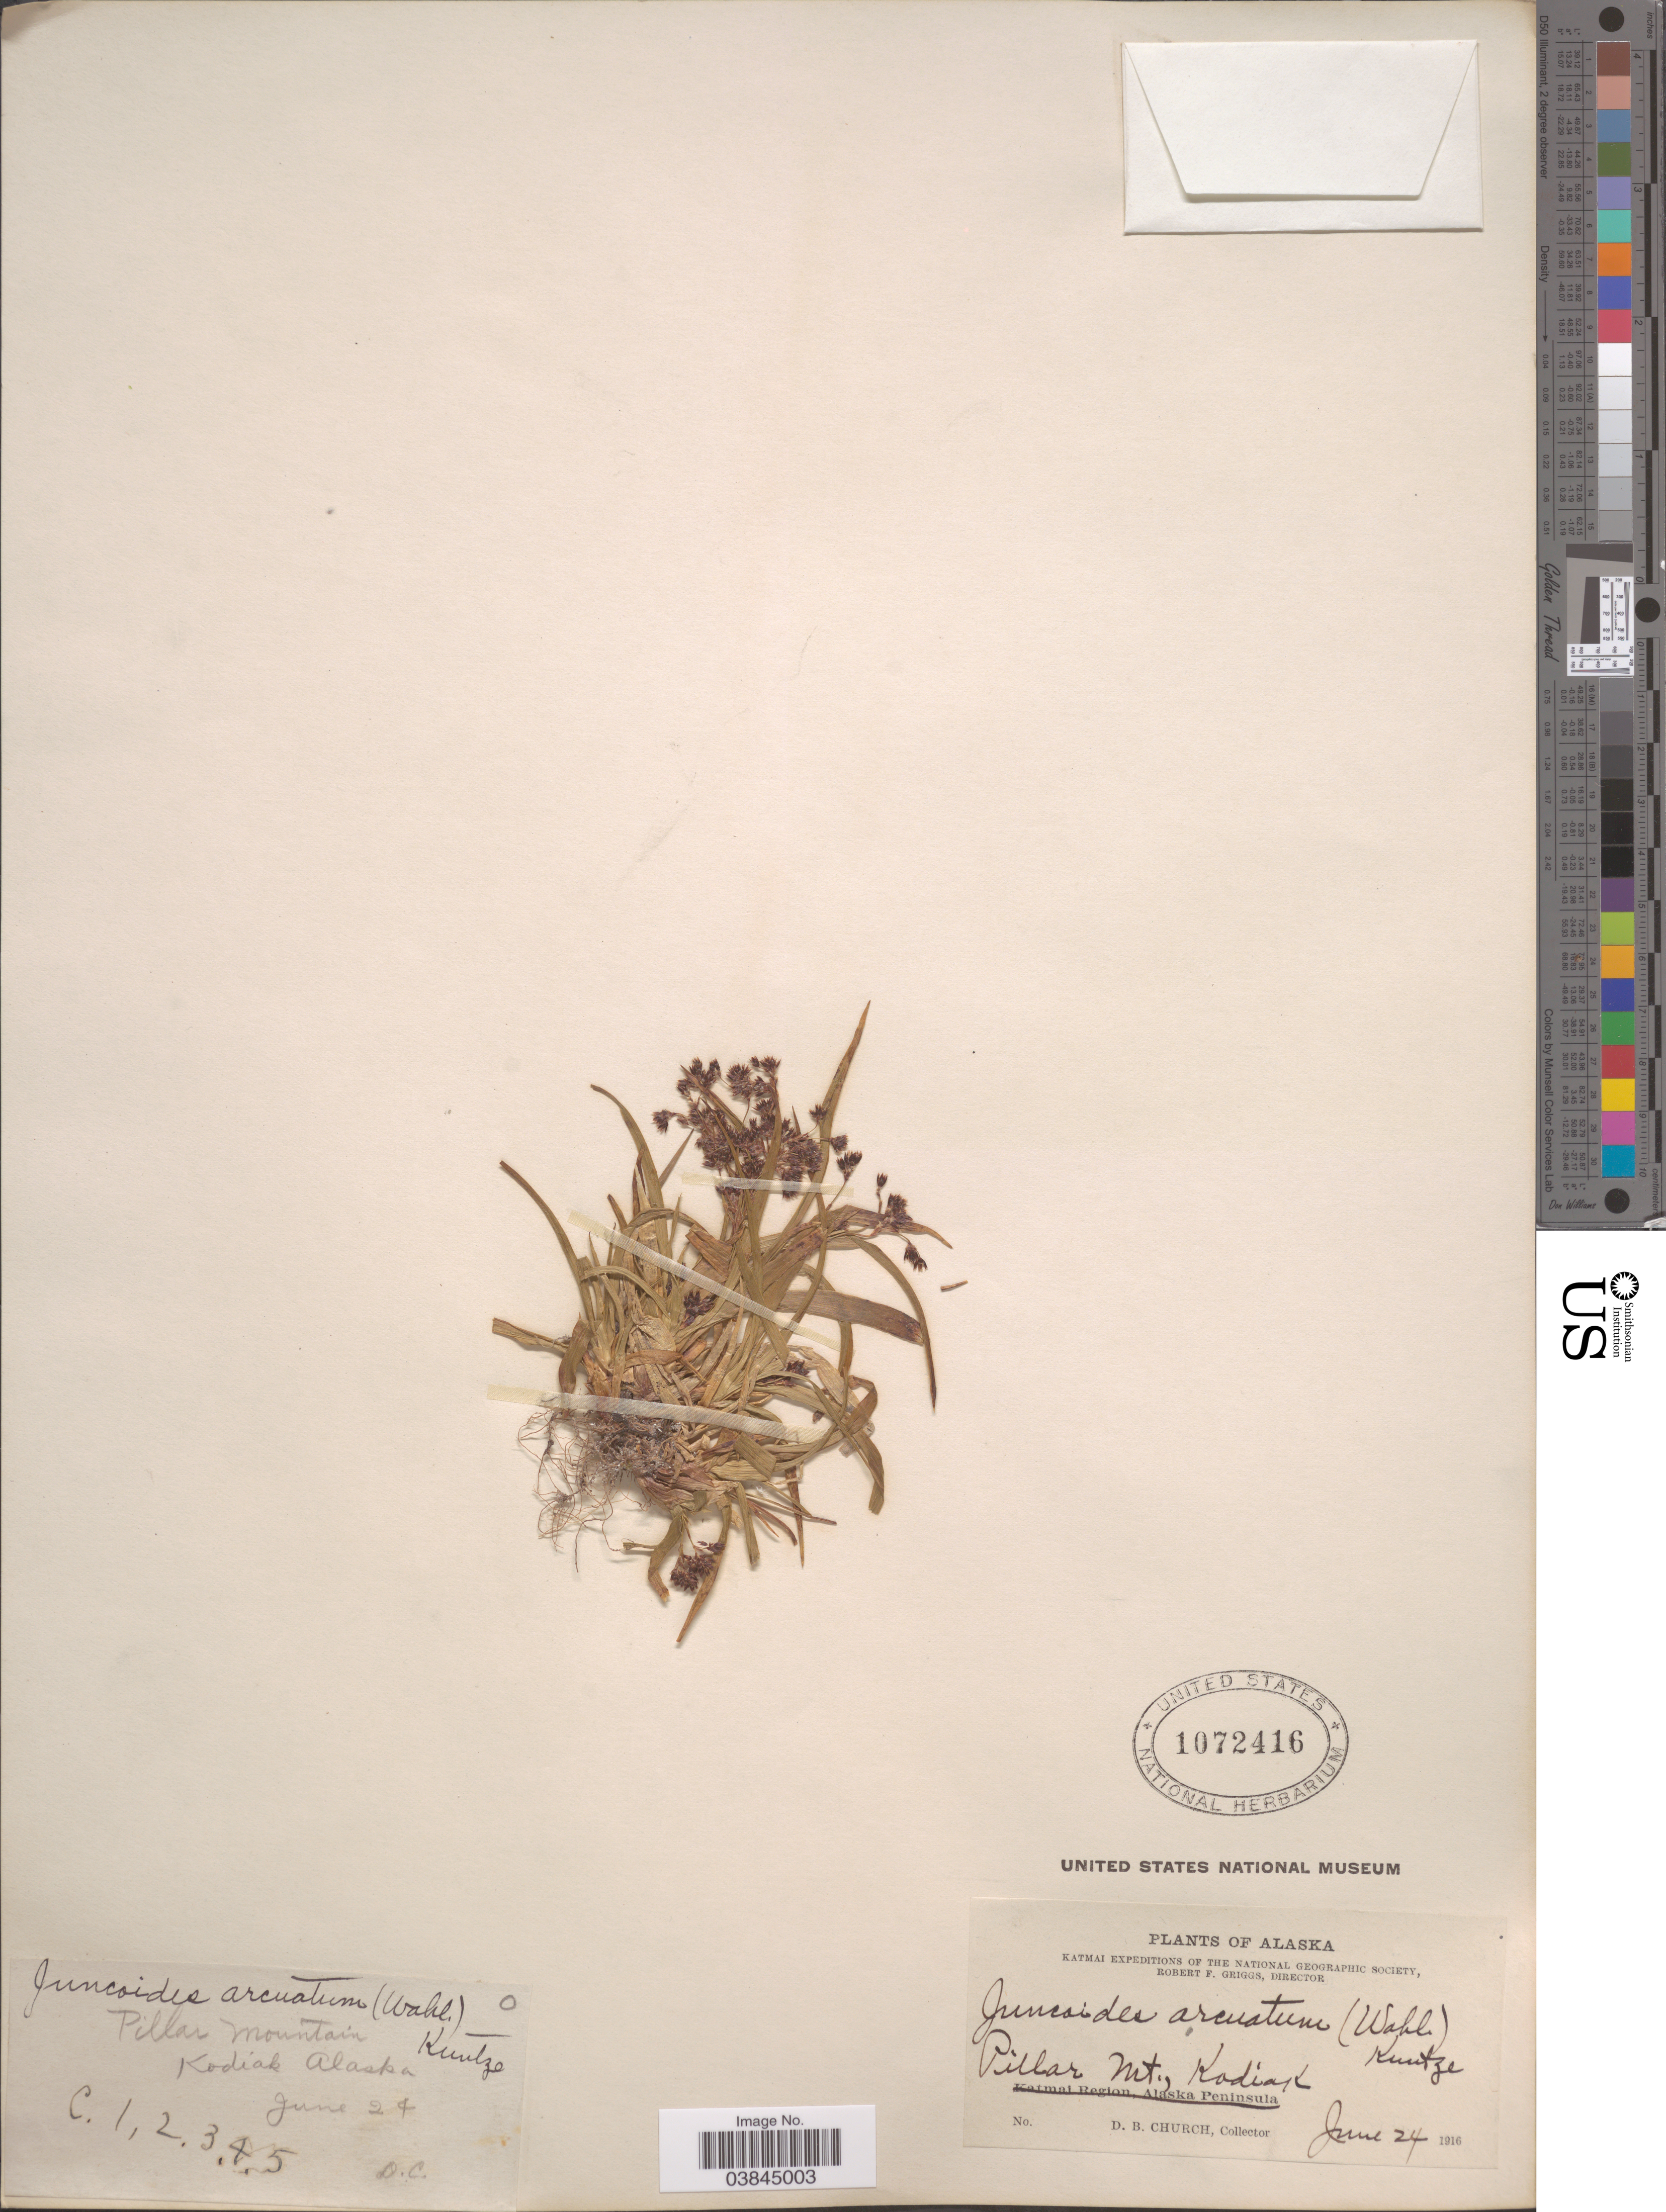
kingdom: Plantae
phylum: Tracheophyta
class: Liliopsida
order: Poales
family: Juncaceae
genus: Luzula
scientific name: Luzula arcuata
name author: (Wahlenb.) Sw.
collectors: D. Church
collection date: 1916-06-24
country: United States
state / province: Alaska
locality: Pillar Mountain. Kodiak.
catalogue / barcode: US 1072416